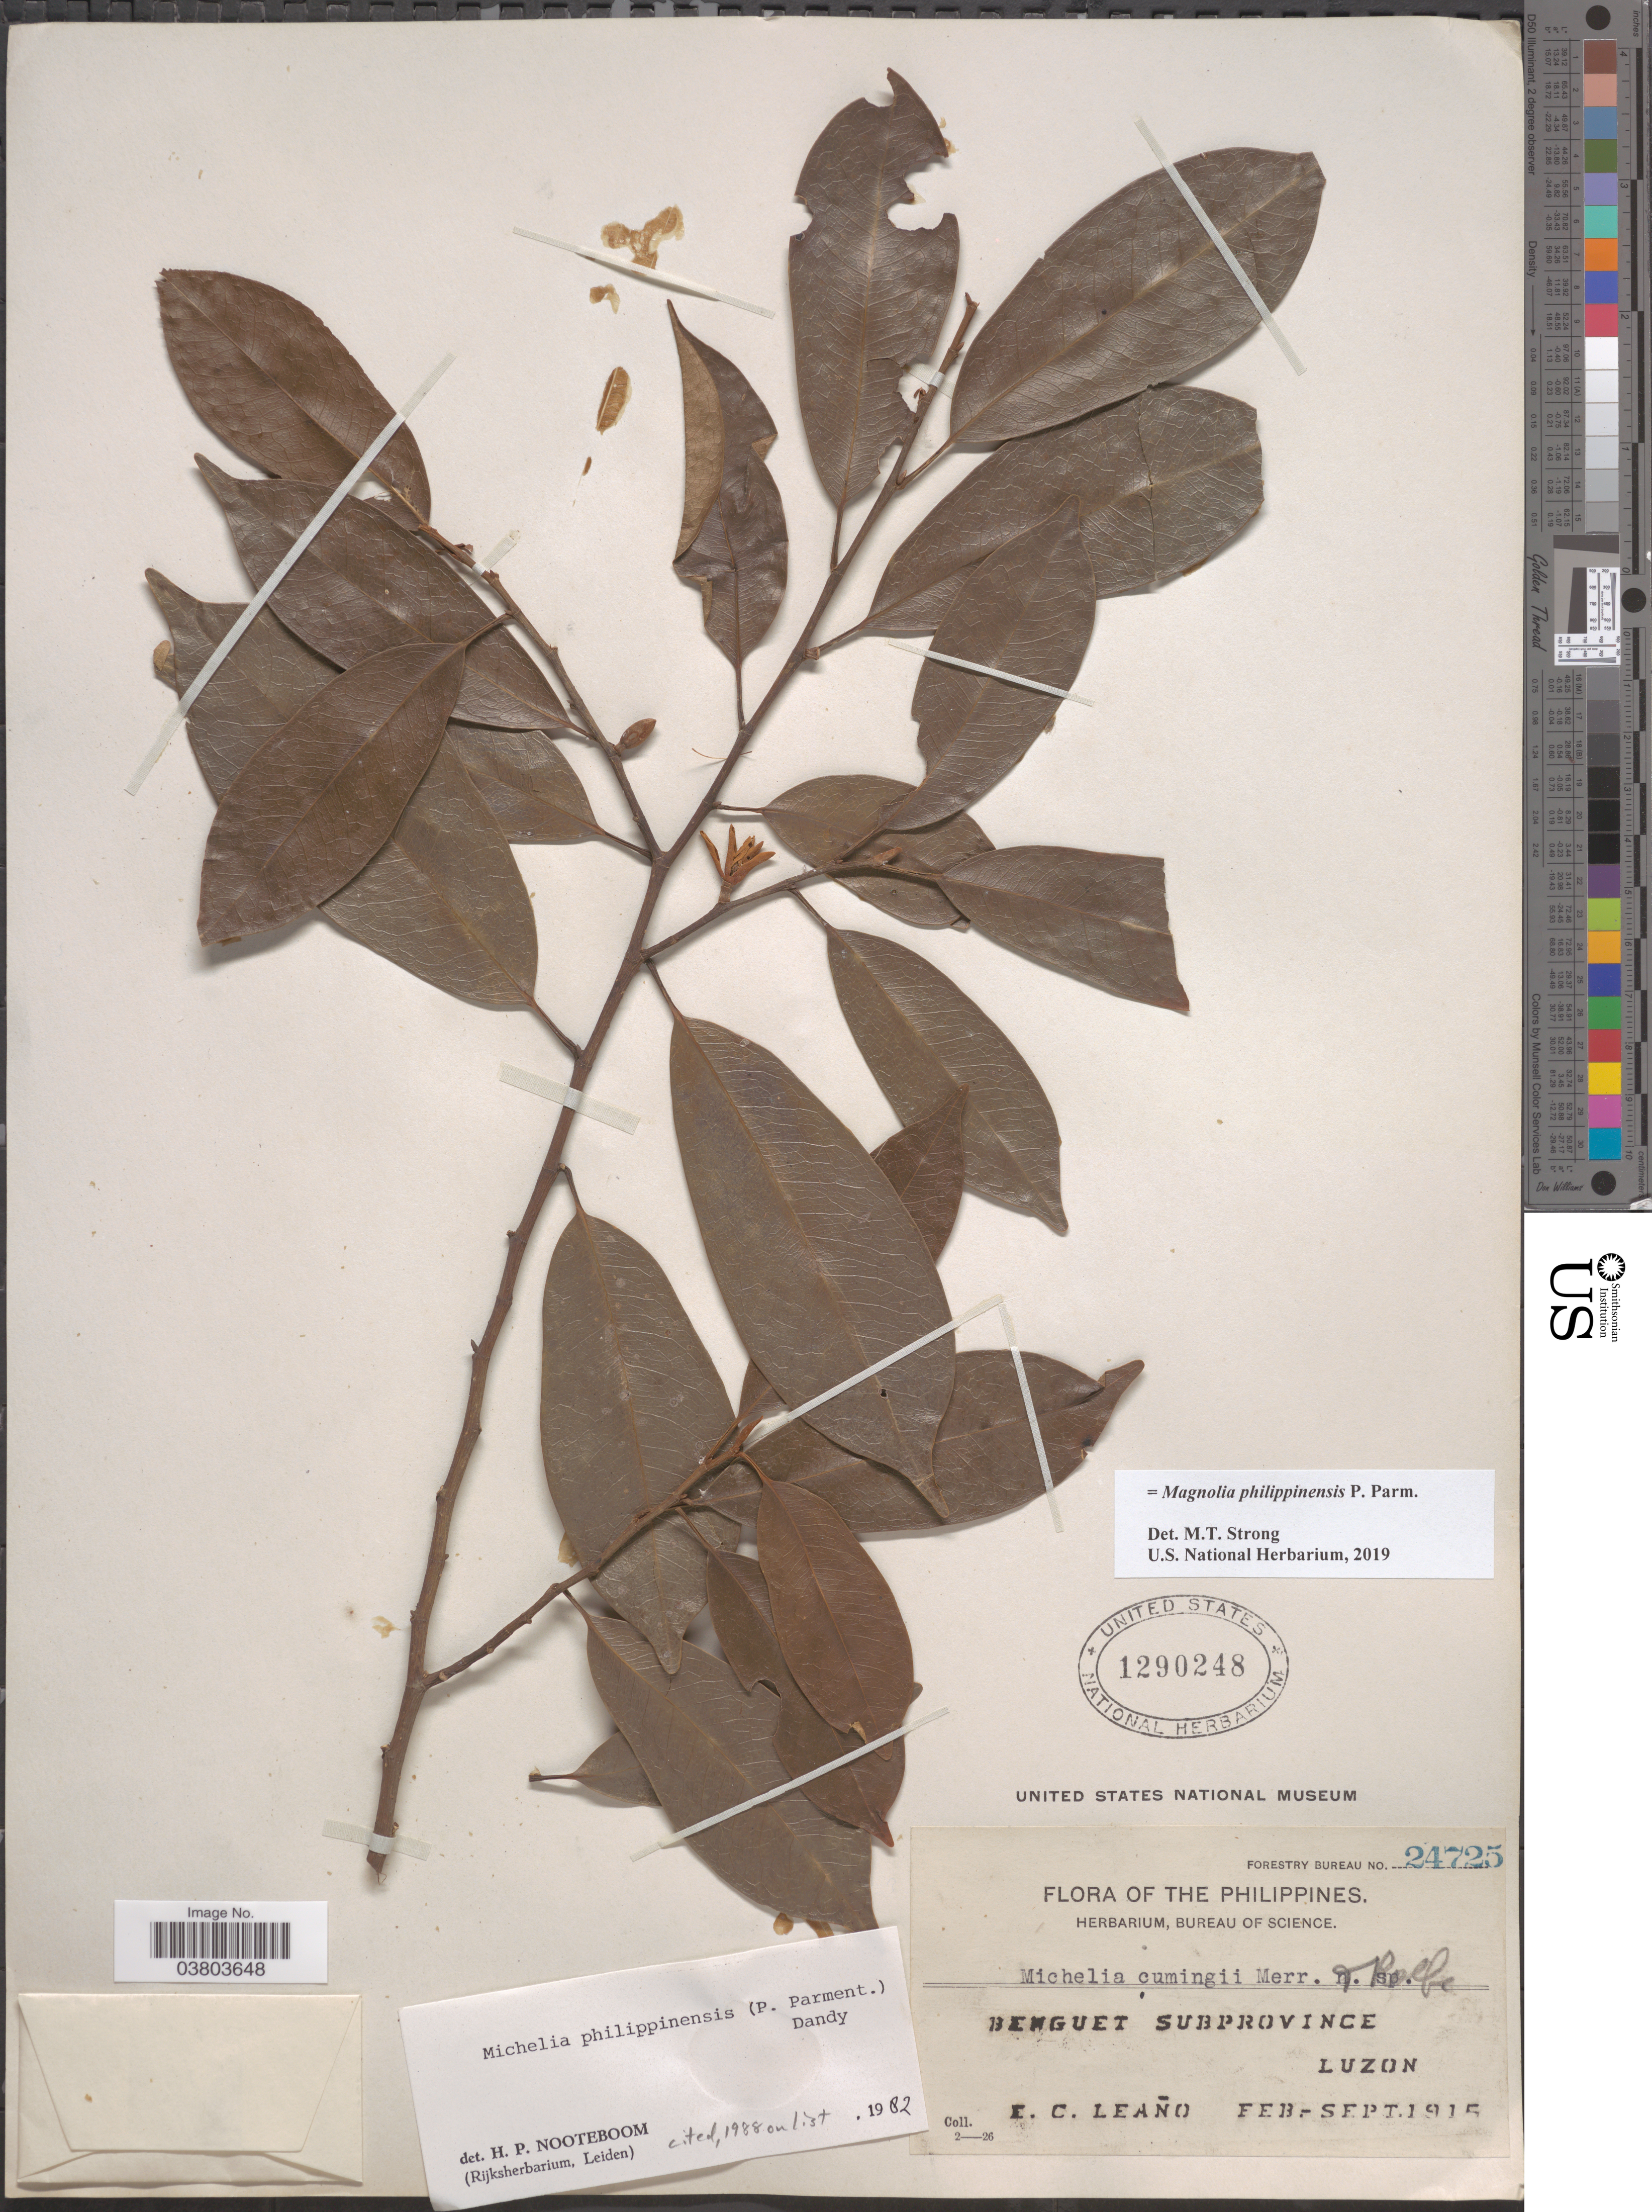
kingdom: Plantae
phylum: Tracheophyta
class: Magnoliopsida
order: Magnoliales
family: Magnoliaceae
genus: Magnolia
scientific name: Magnolia philippinensis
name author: P. Parm.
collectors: E. Leano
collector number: Forestry Bureau 24725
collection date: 1915-02/1915-09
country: Philippines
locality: Benguet Subprovince.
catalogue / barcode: US 1290248